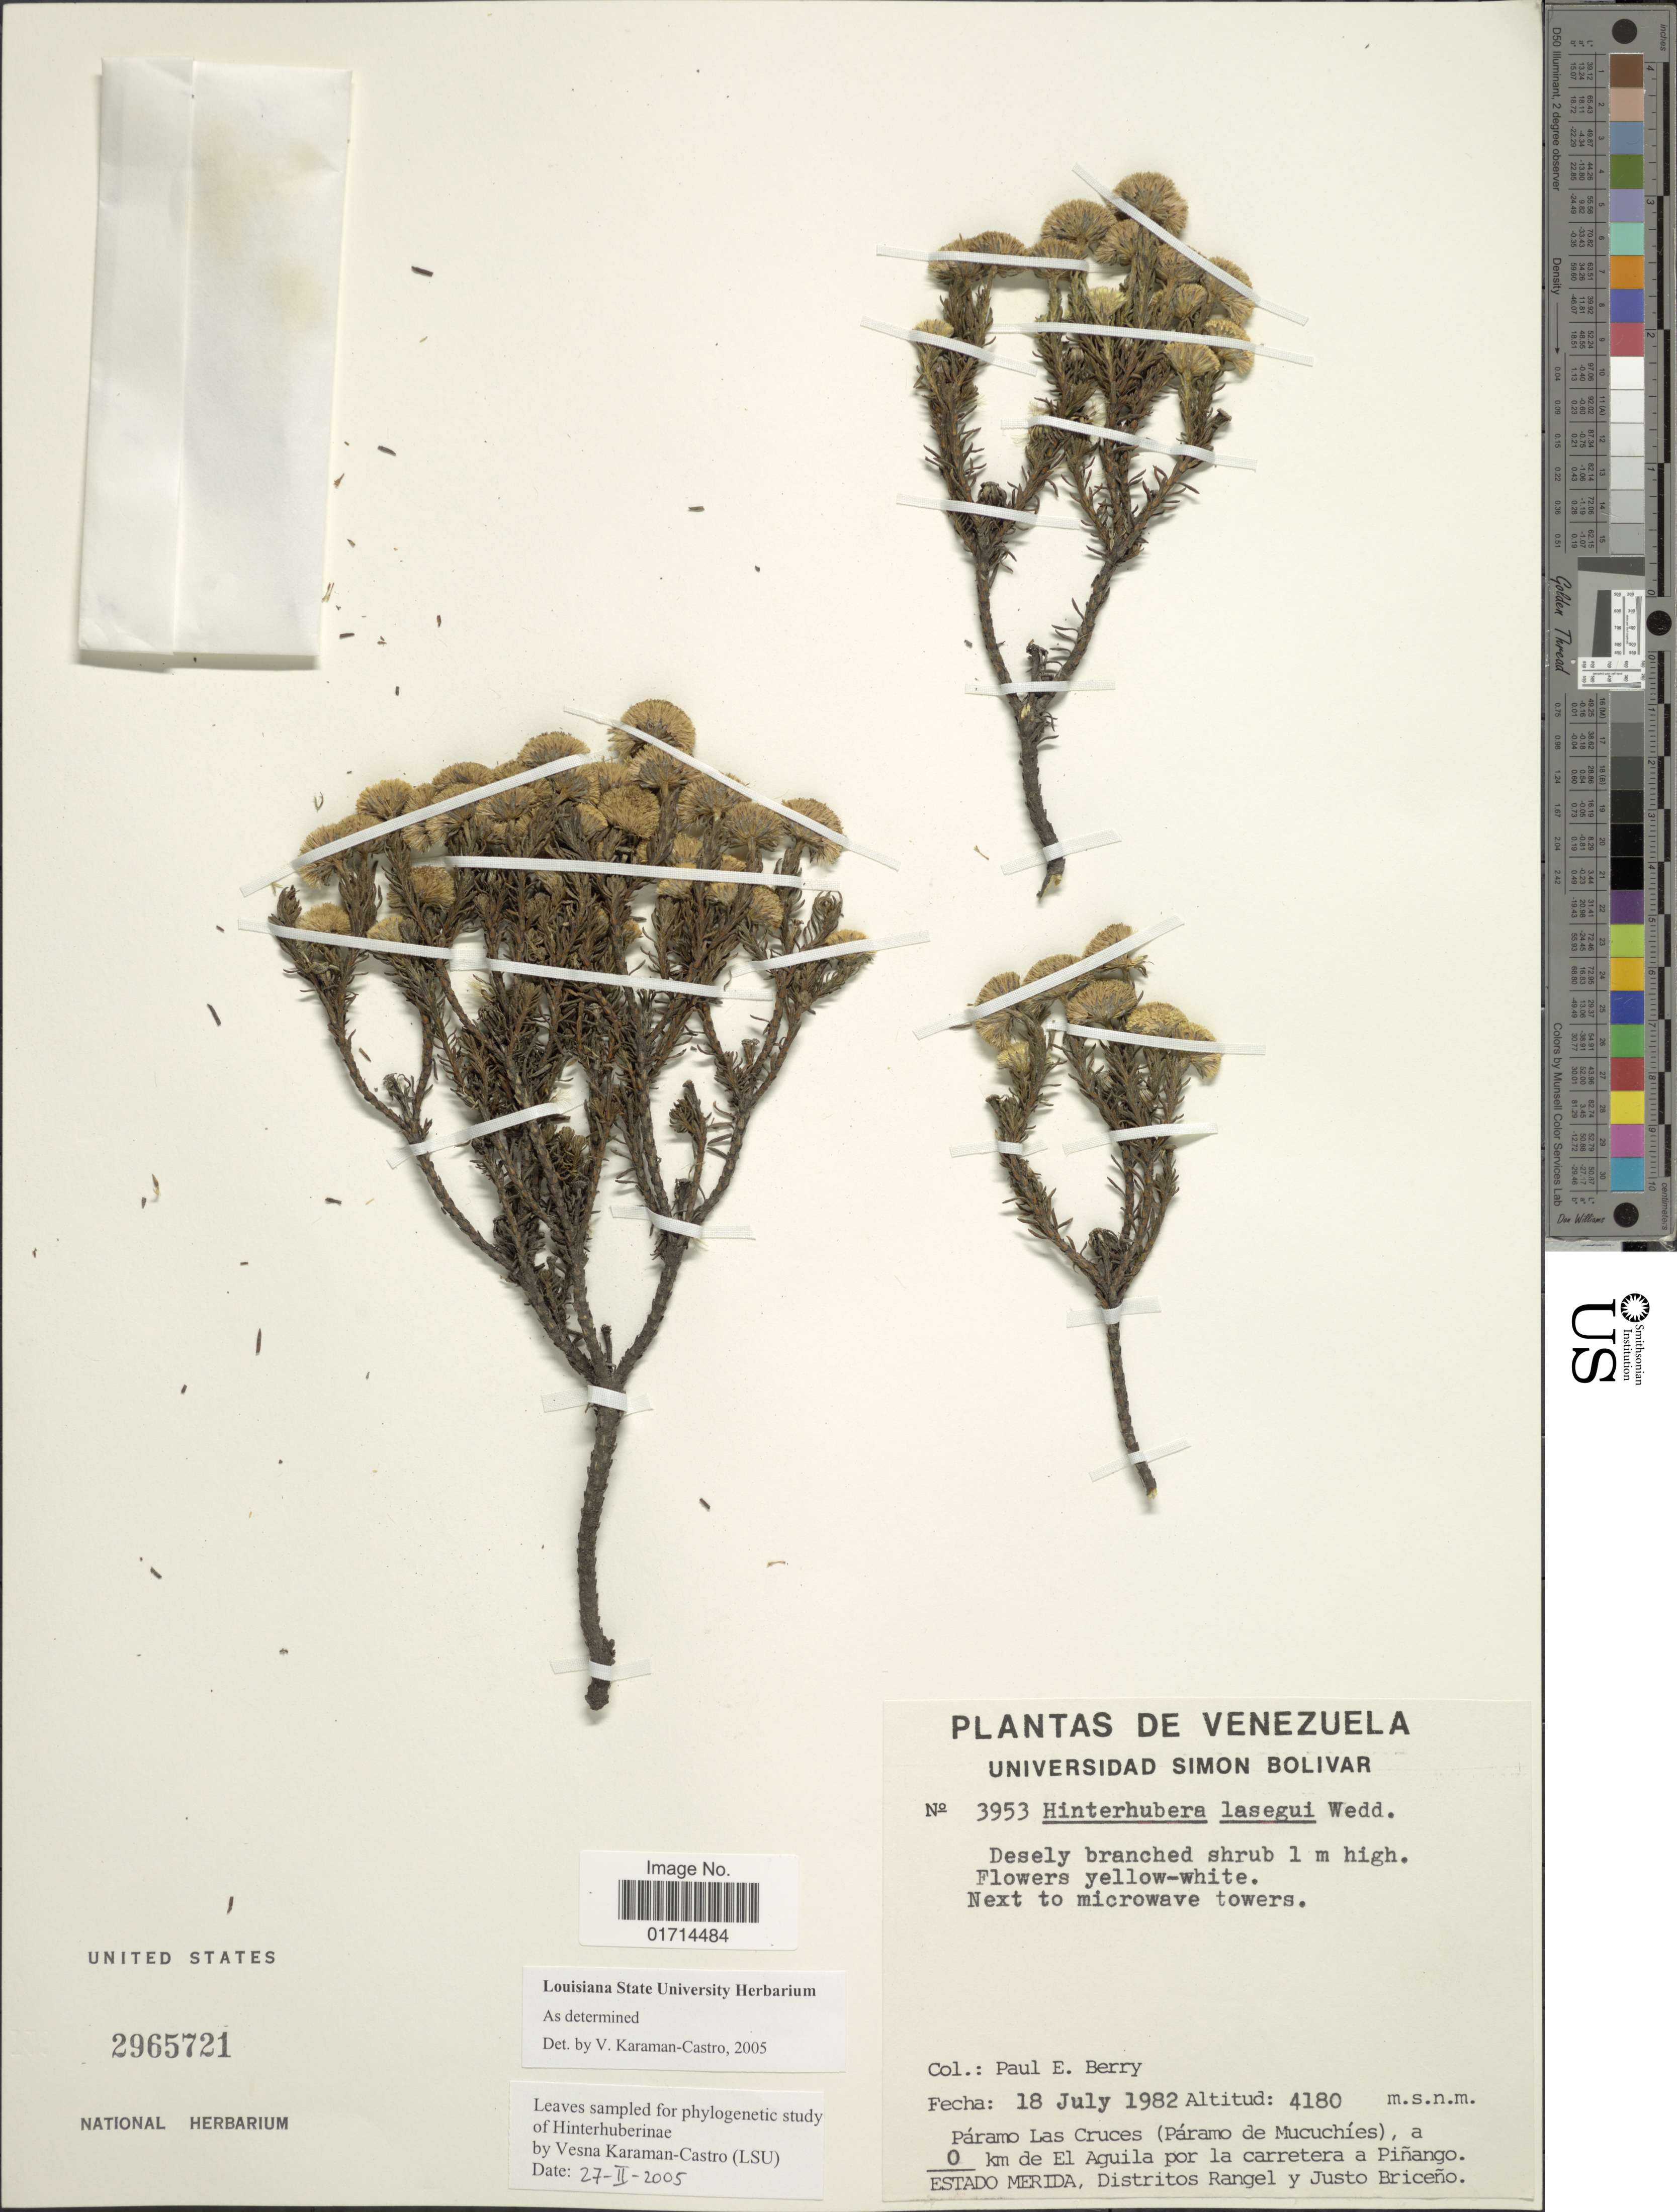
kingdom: Plantae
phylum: Tracheophyta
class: Magnoliopsida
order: Asterales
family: Asteraceae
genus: Hinterhubera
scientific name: Hinterhubera laseguei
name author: Wedd.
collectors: P. E. Berry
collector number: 3953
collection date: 1982-07-18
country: Venezuela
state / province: Mérida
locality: Paramo Las Cruces (Paramo de Mucuchies), a 0 km de El Aguila por la carretera a Pinango, Distritos Rangel y Justo Briceno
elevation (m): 4180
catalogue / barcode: US 2965721